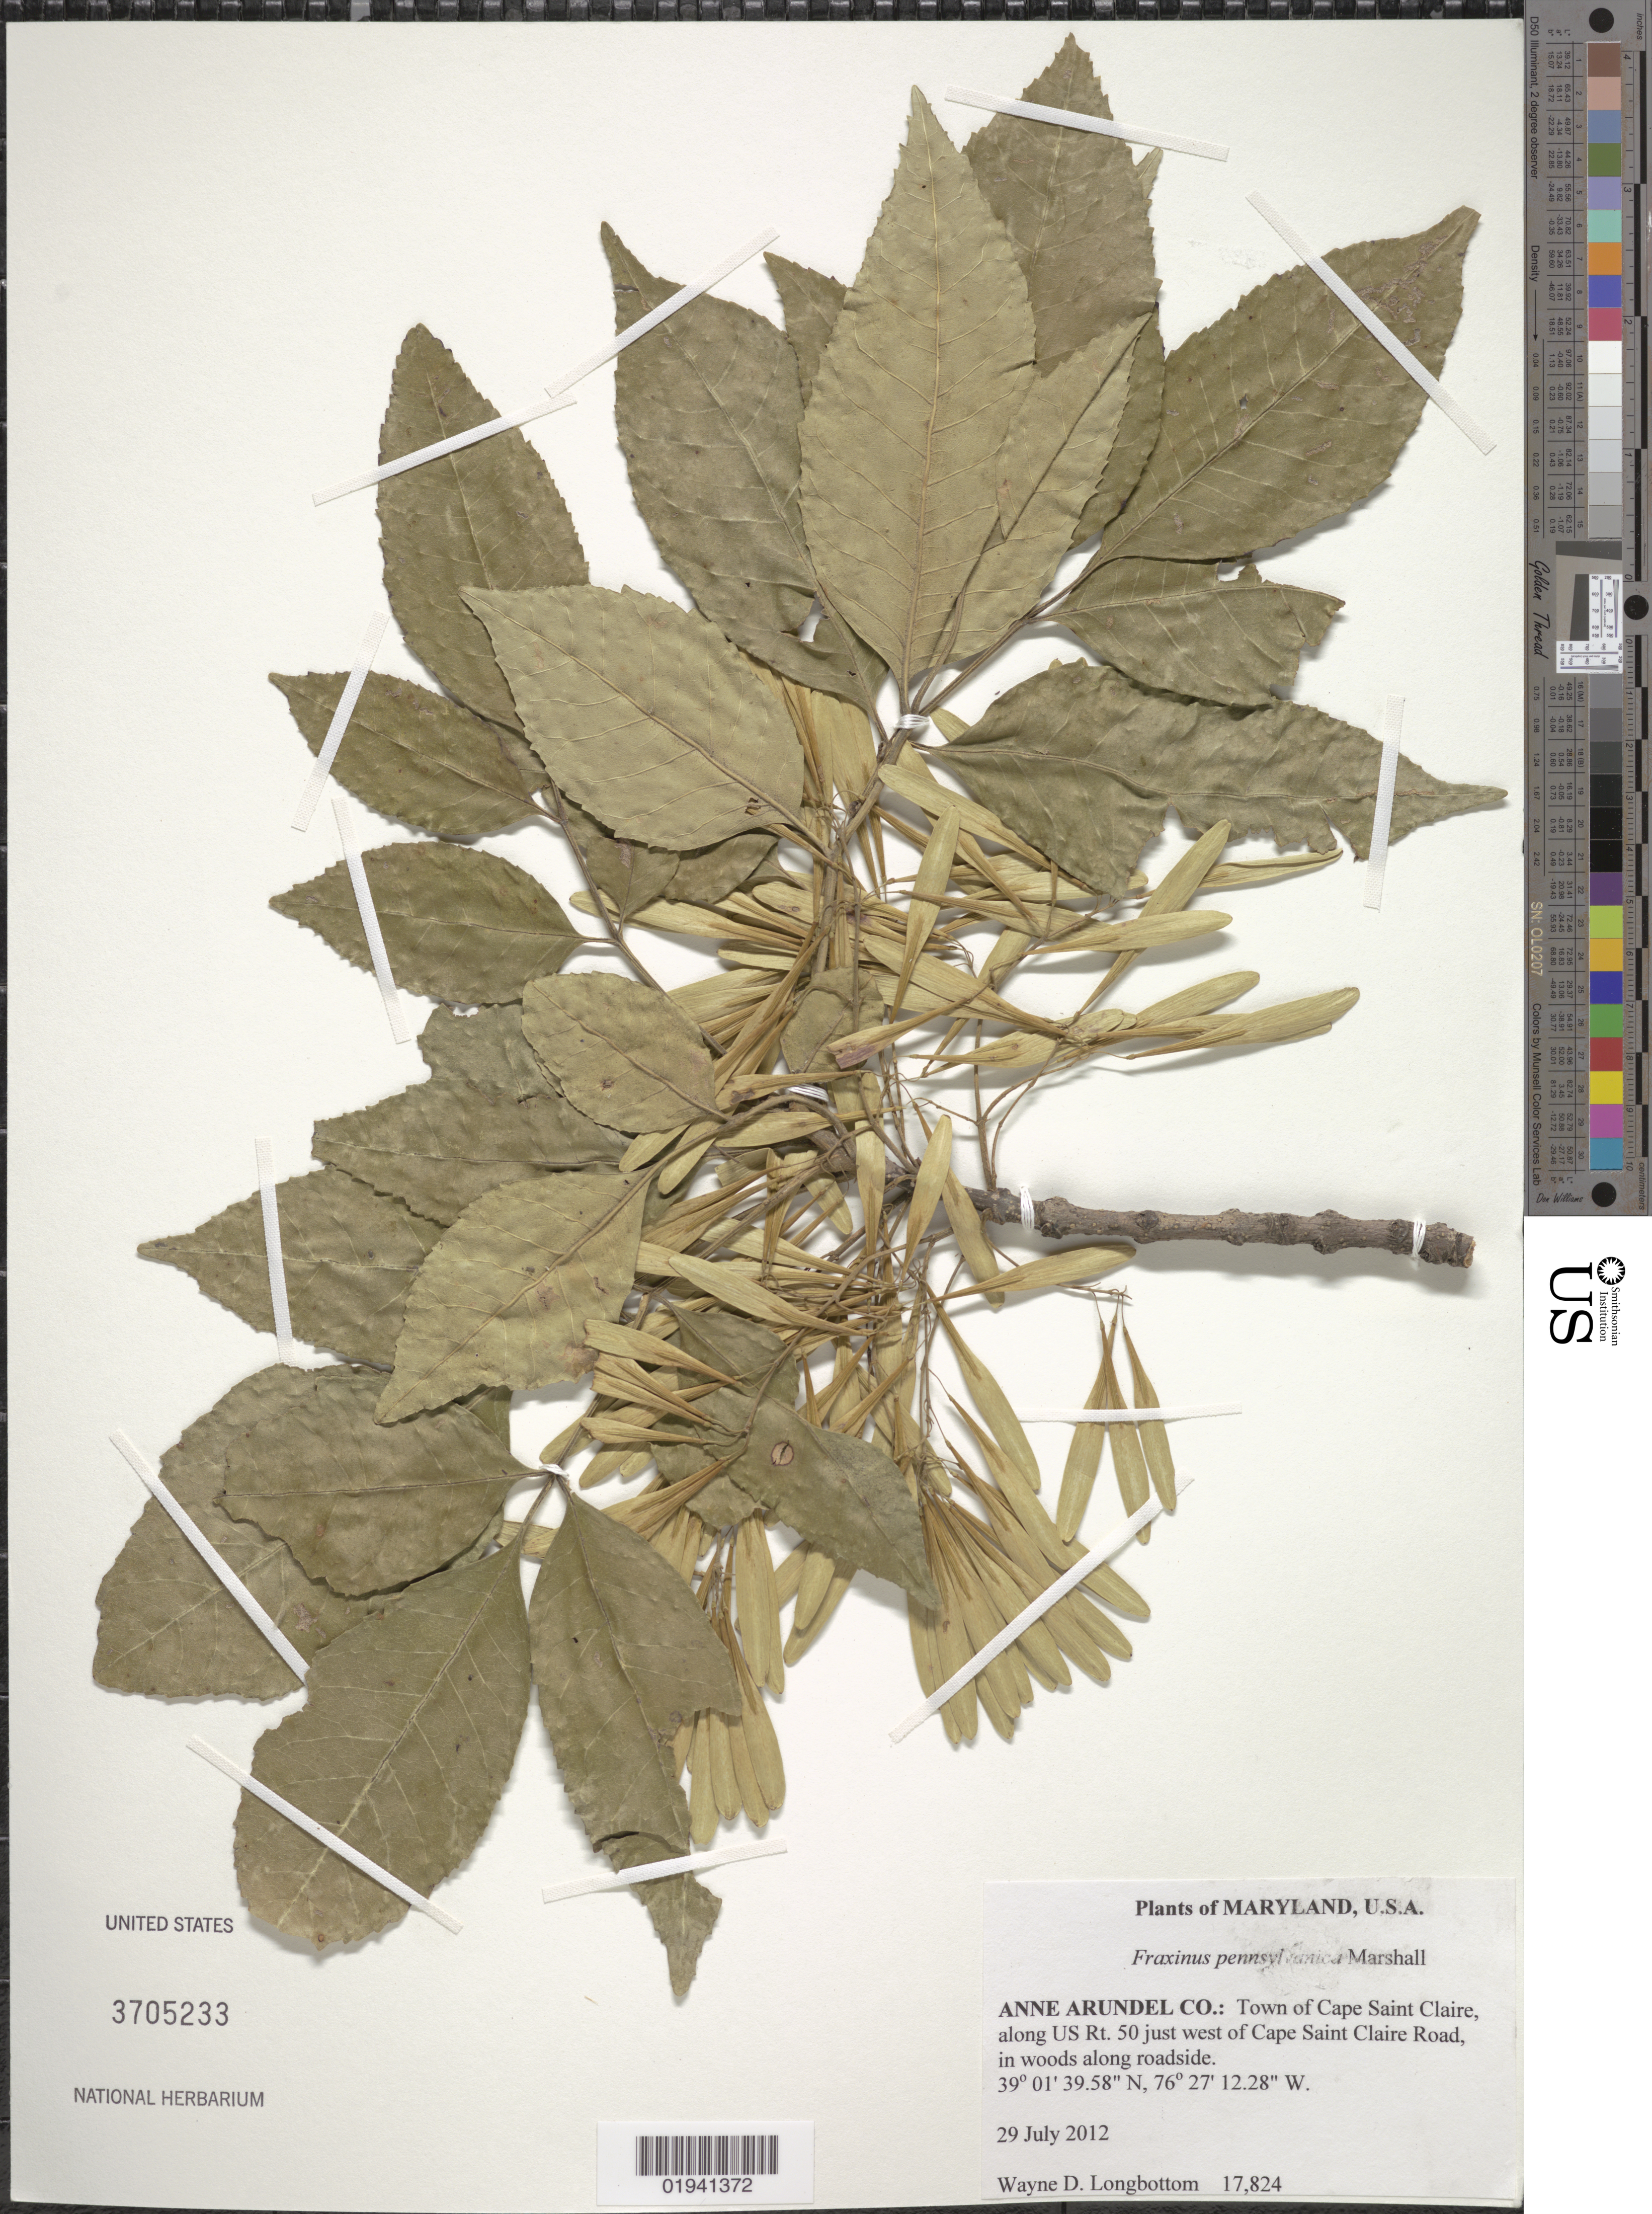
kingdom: Plantae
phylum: Tracheophyta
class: Magnoliopsida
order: Lamiales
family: Oleaceae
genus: Fraxinus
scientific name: Fraxinus pennsylvanica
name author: Marshall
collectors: W. D. Longbottom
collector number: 17824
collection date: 2012-07-29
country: United States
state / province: Maryland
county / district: Anne Arundel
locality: Town of Cape Saint Claire, along US Rt. 50 just west of Cape Saint Claire Road.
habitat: in woods along roadside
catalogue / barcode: US 3705233